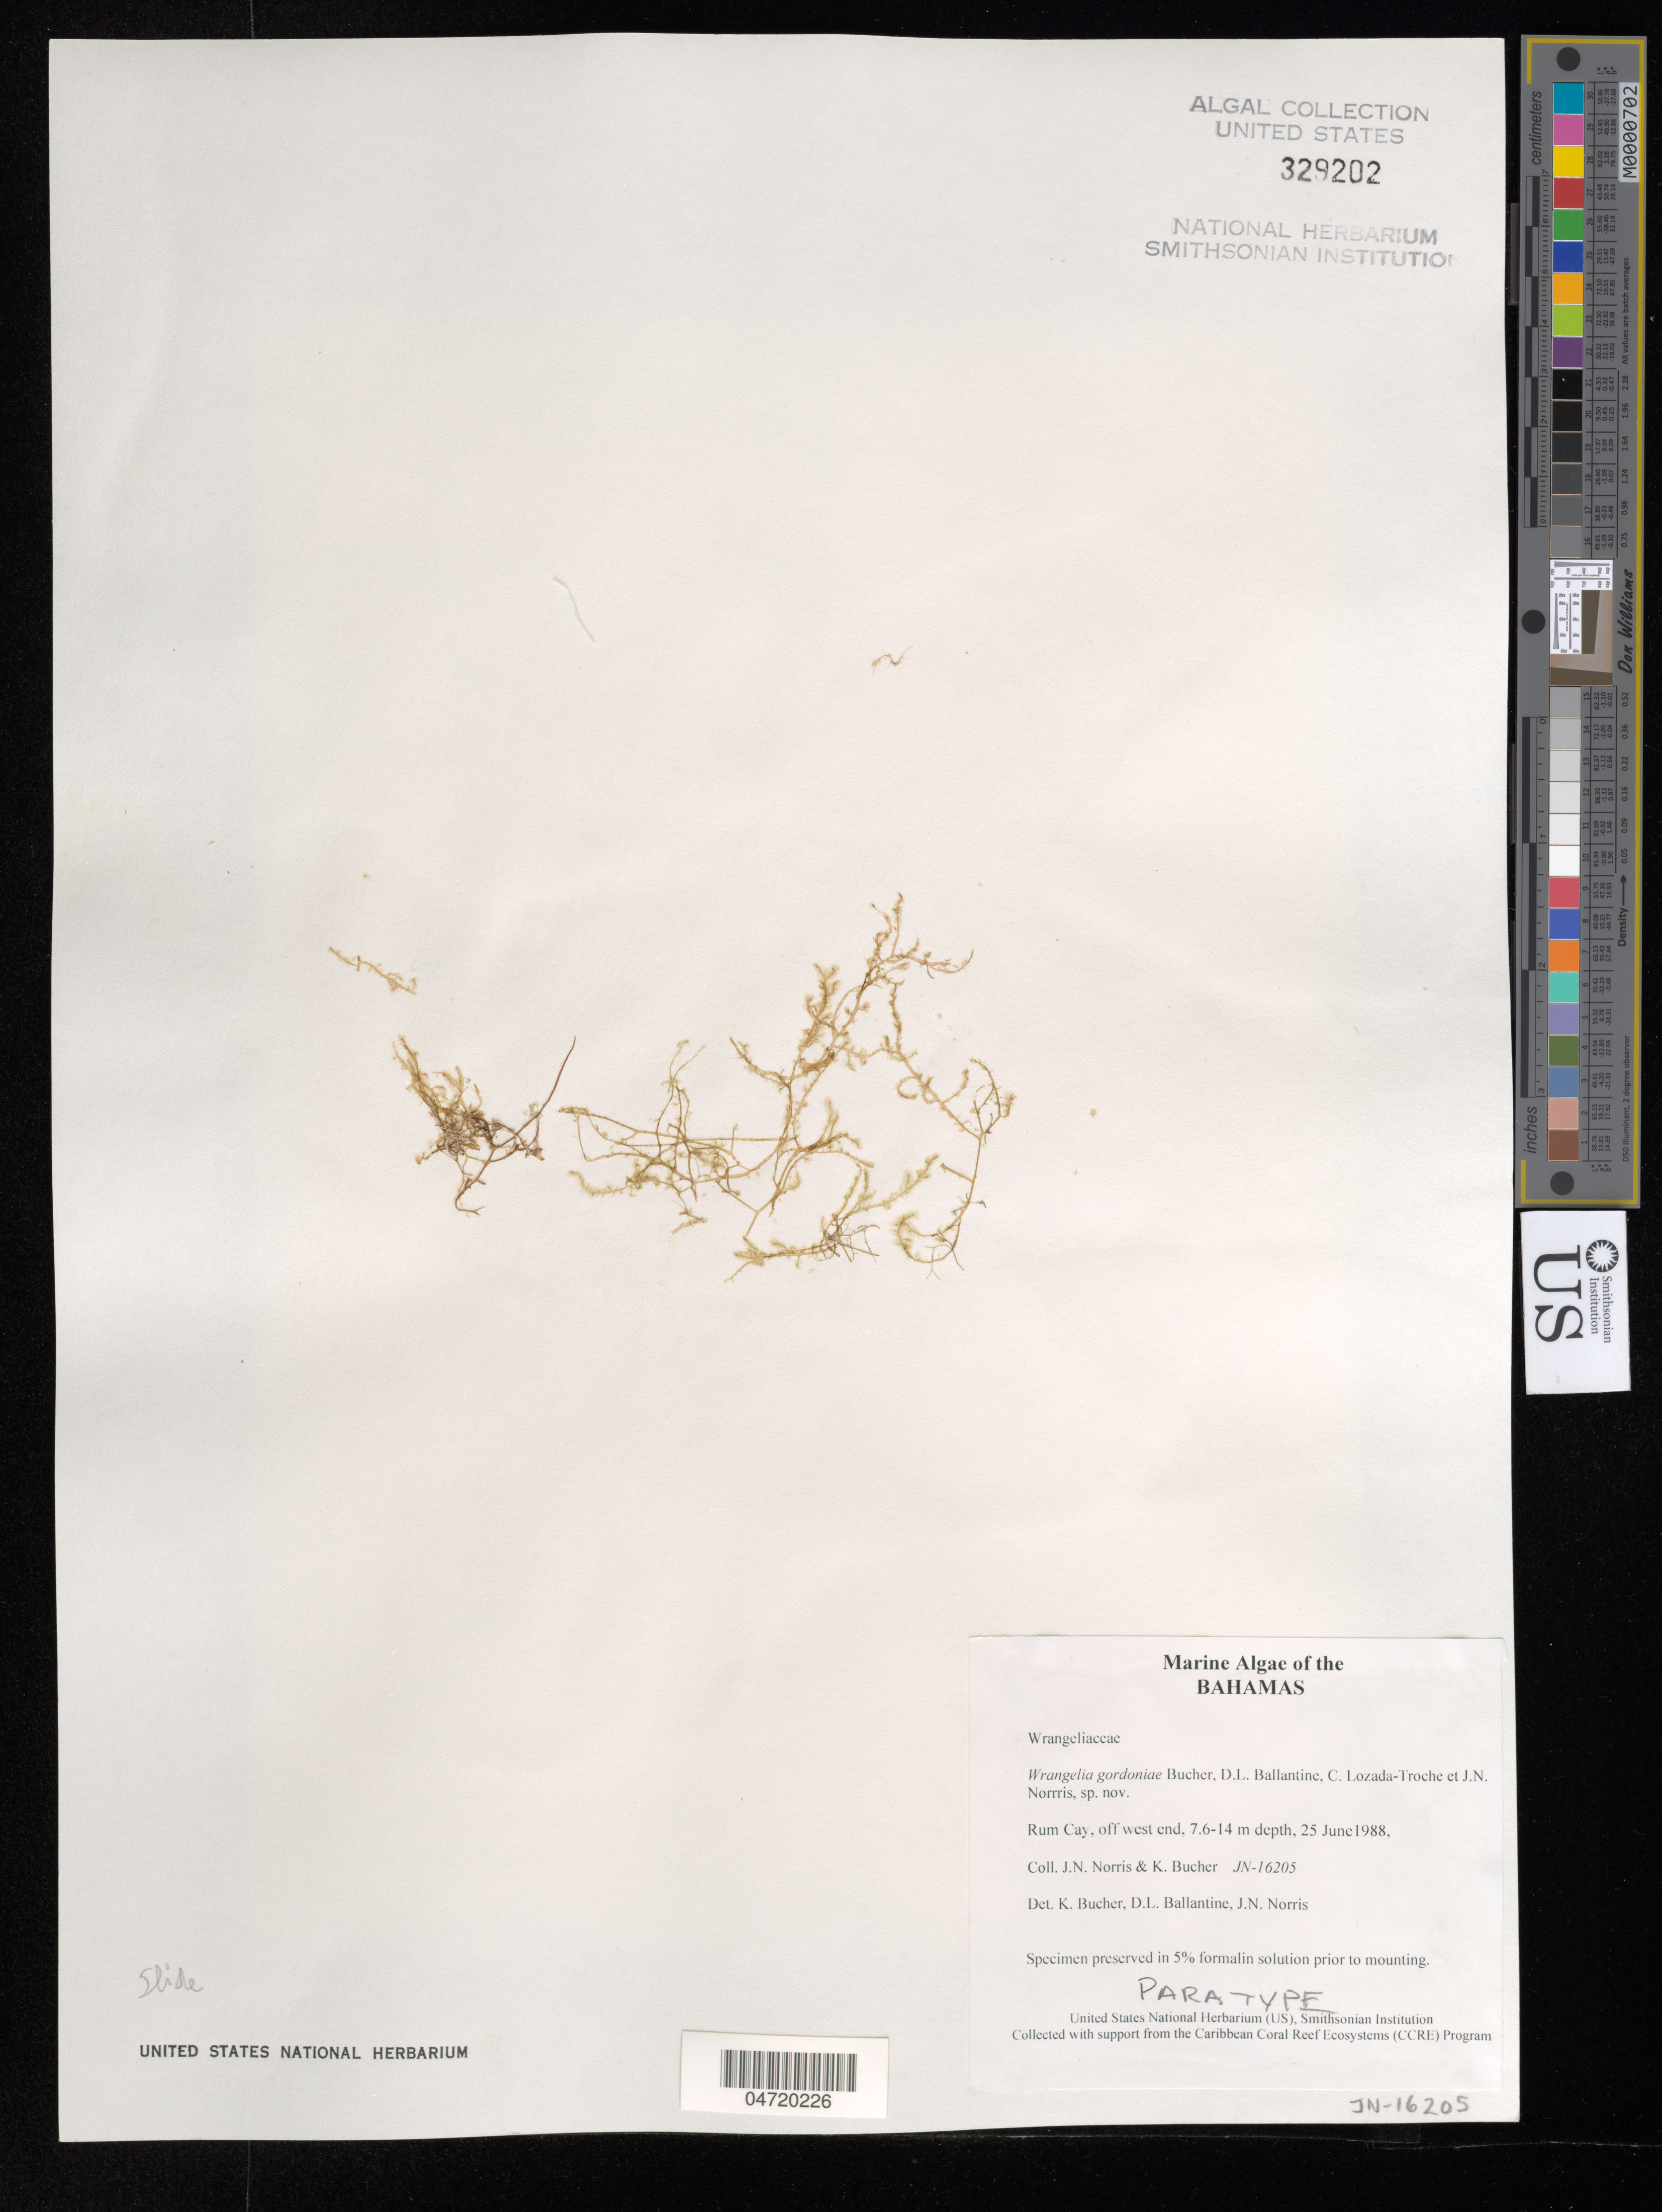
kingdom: Plantae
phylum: Rhodophyta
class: Florideophyceae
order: Ceramiales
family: Wrangeliaceae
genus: Wrangelia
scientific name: Wrangelia gordoniae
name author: K.E. Bucher et al.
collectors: J. Norris & K. E. Bucher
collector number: JN-16205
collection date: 1988-06-25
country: Bahamas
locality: Rum Cay, off west end.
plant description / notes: See microscope slide 10531.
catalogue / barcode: US 329202